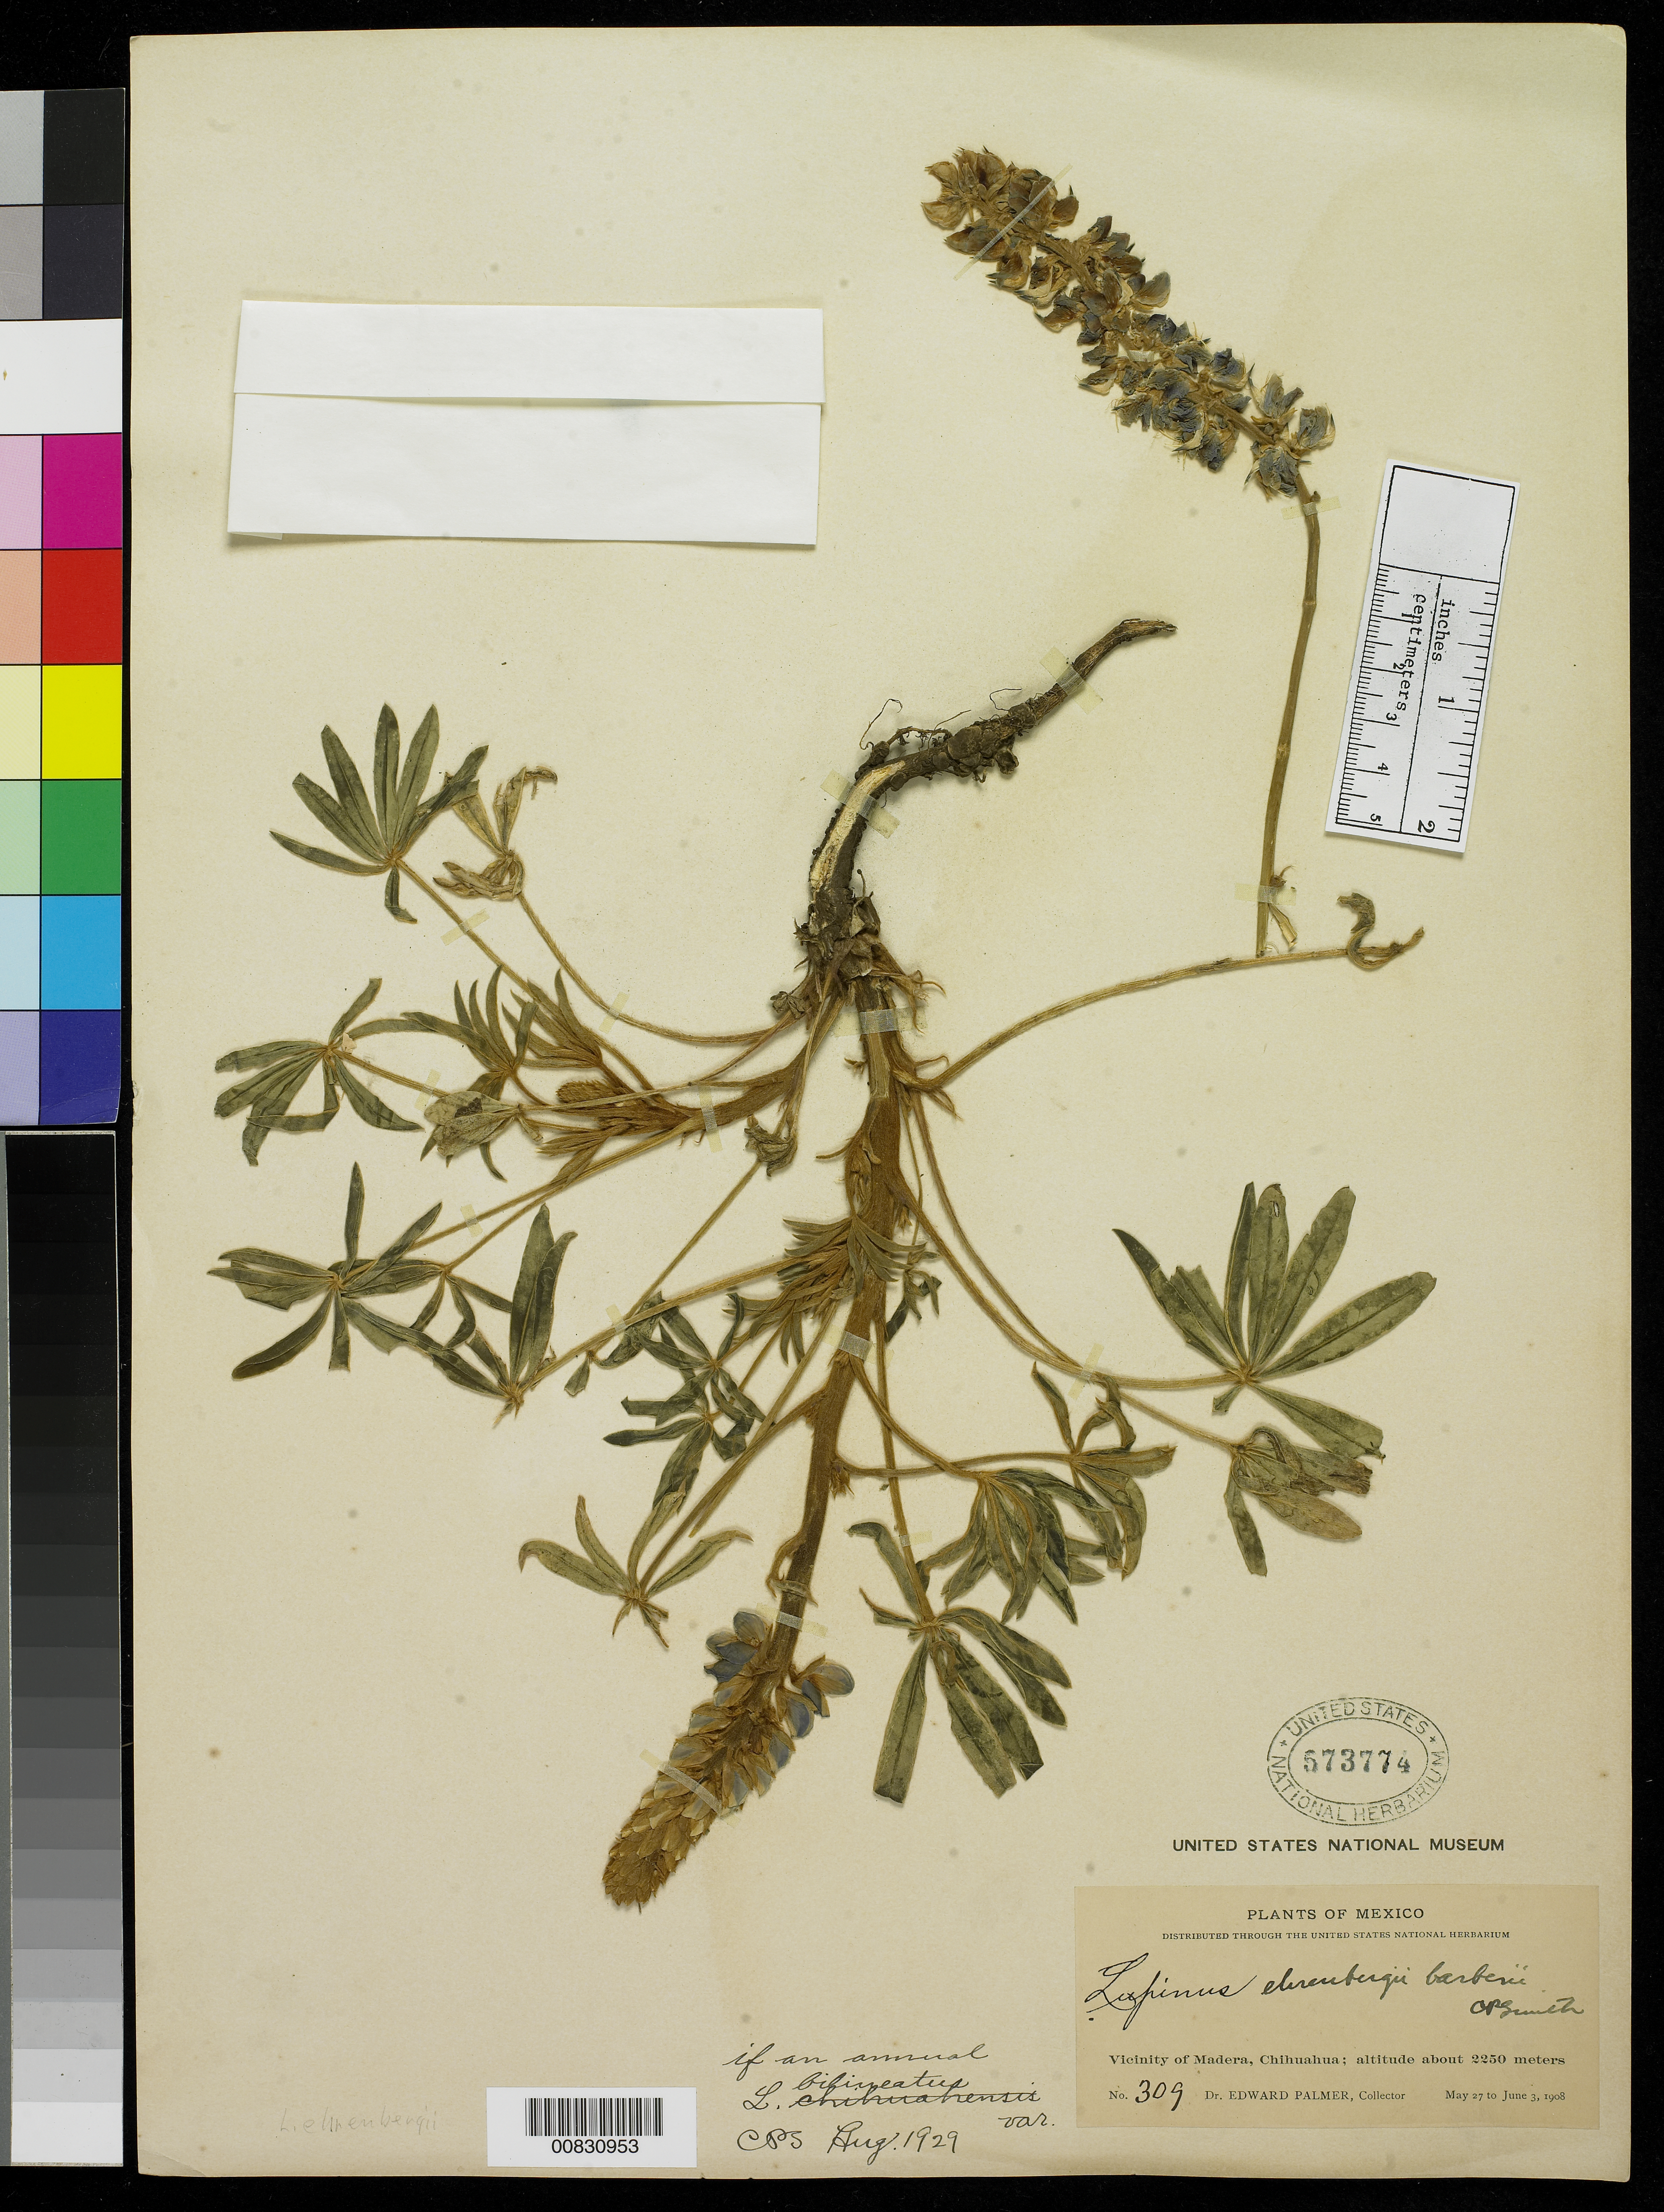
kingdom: Plantae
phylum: Tracheophyta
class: Magnoliopsida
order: Fabales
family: Fabaceae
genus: Lupinus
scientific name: Lupinus ehrenbergii var. barberi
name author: C.P. Sm.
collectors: E. Palmer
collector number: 309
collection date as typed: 27 May 1908 to 03 Jun 1908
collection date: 1908-05-27/1908-06-03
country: Mexico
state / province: Chihuahua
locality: Vicinity of Madera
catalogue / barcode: US 573774